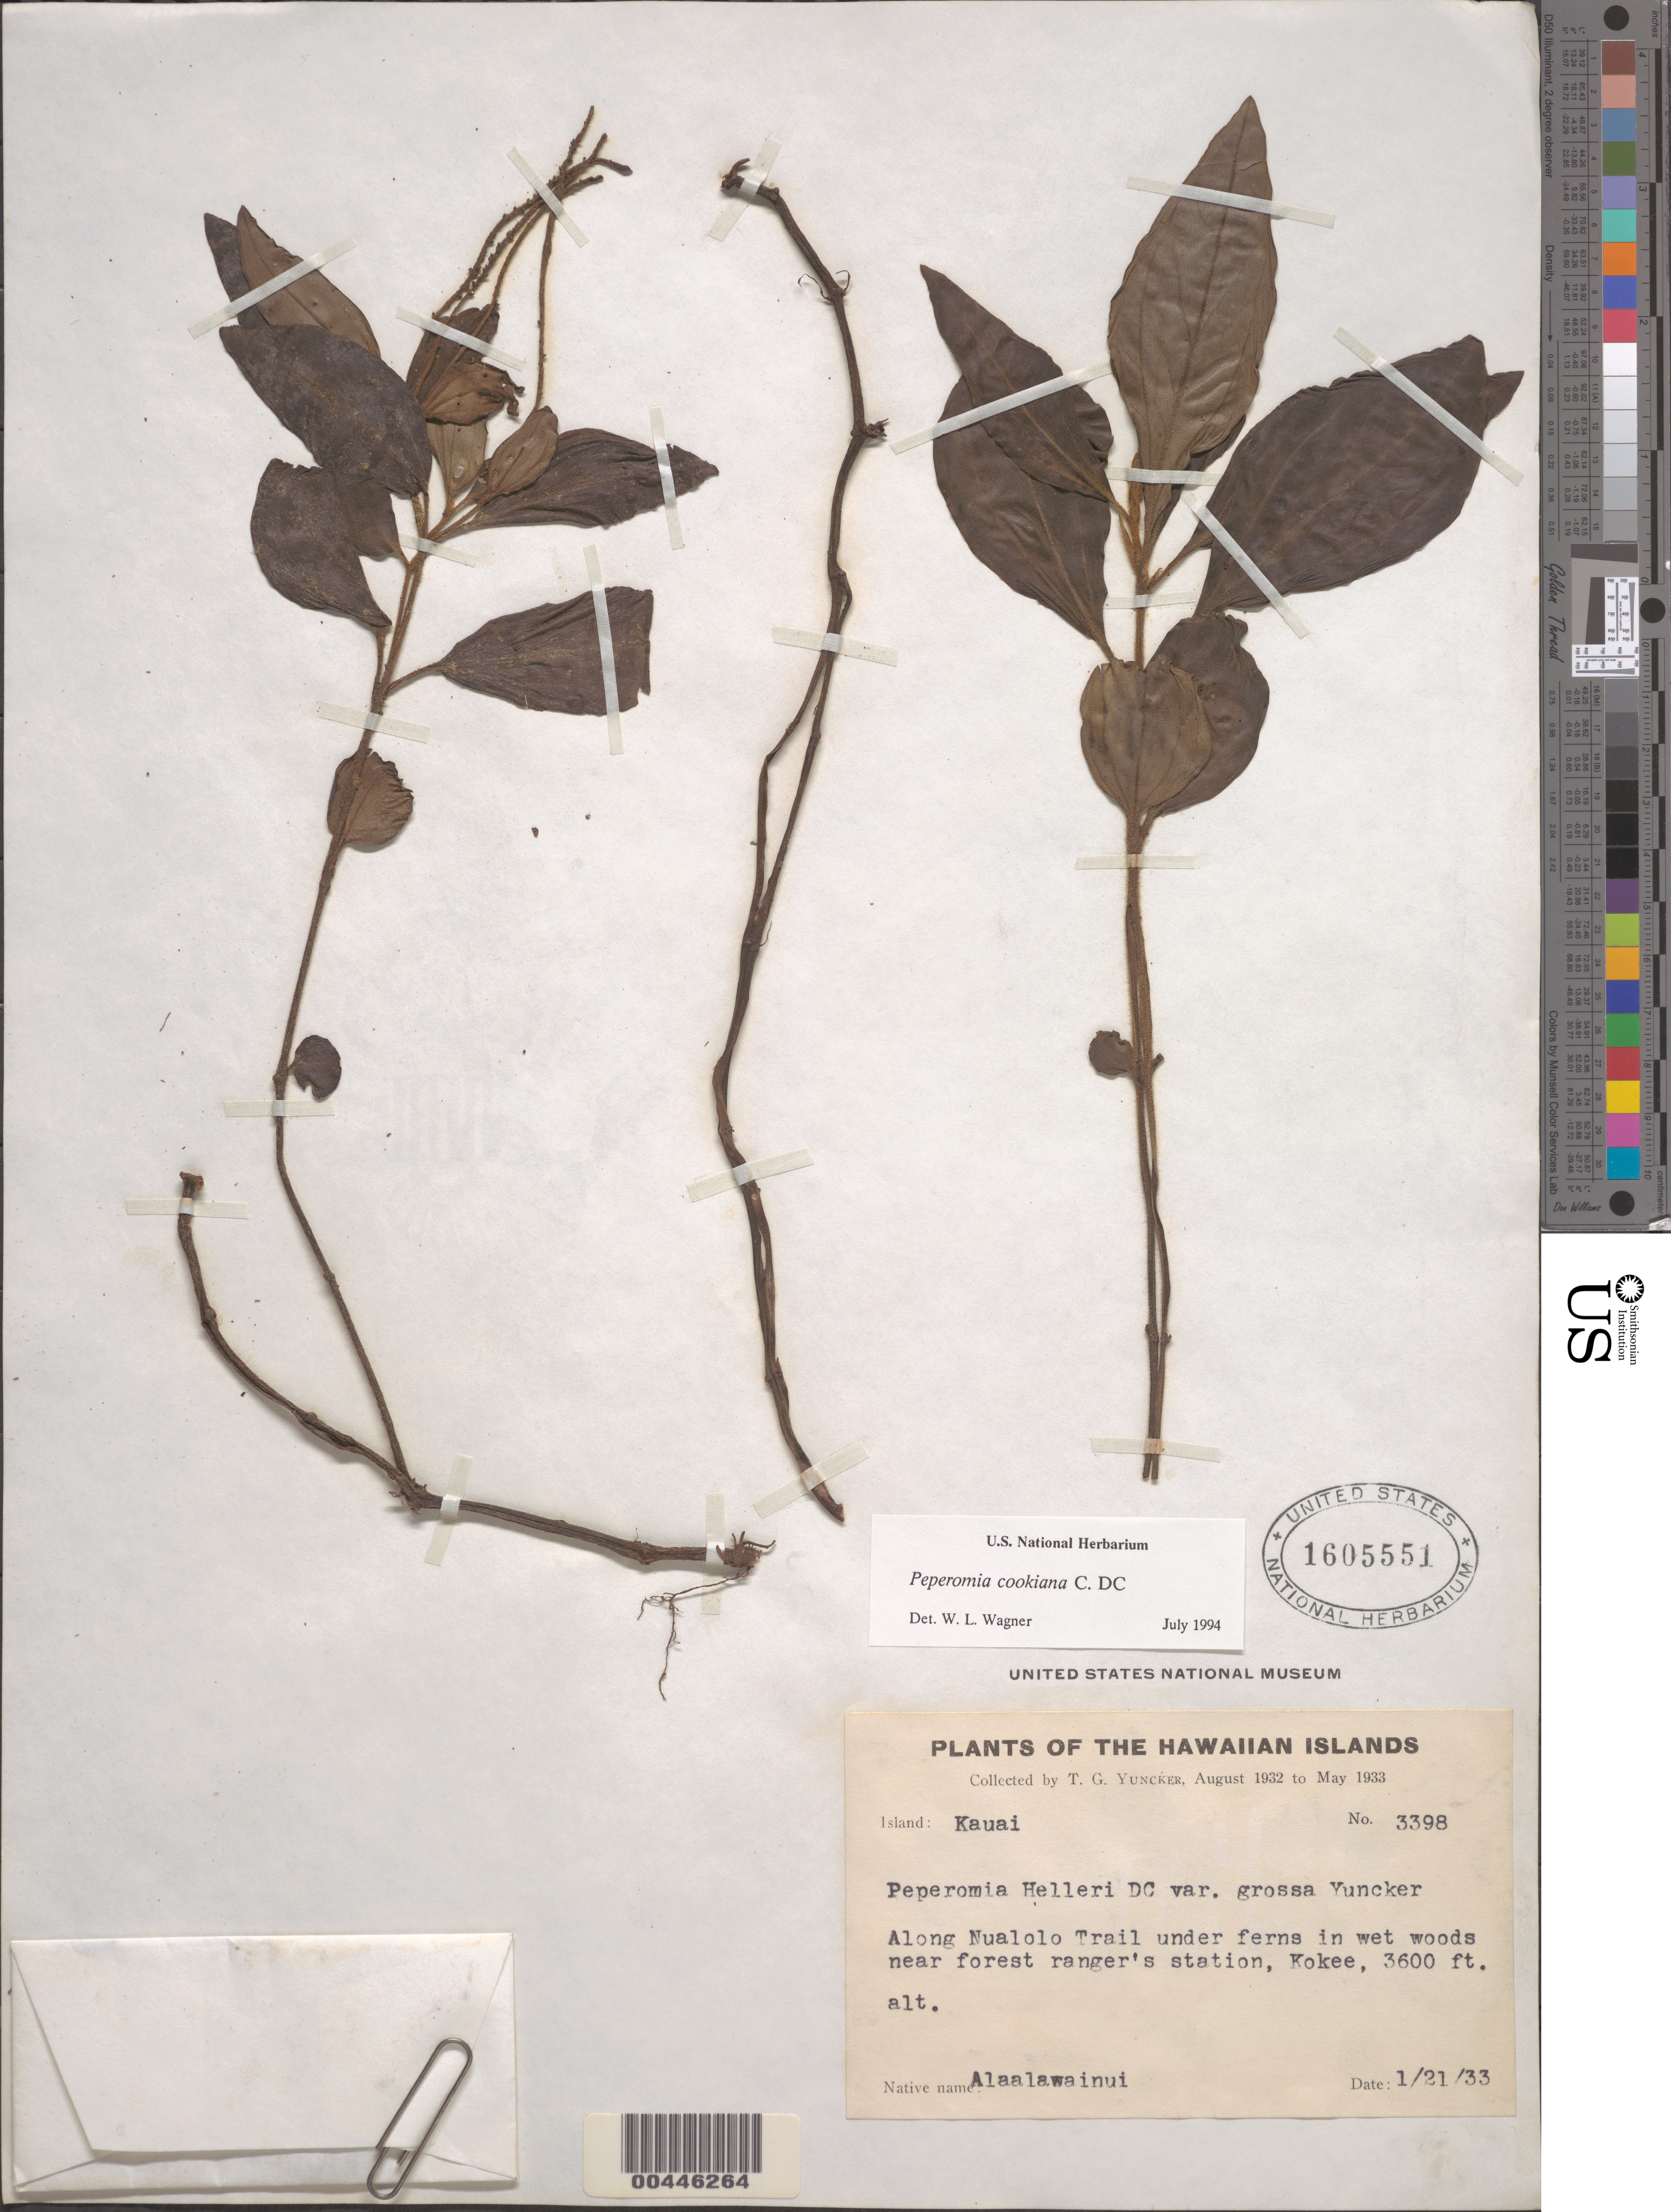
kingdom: Plantae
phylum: Tracheophyta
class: Magnoliopsida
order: Piperales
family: Piperaceae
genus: Peperomia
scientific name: Peperomia cookiana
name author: C. DC.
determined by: Wagner, W. L., (BOT), Smithsonian Institution - National Museum of Natural History (UNITED STATES)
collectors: T. G. Yuncker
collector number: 3398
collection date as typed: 21 Jan 1933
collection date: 1933-01-21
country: United States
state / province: Hawaii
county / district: Kauai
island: Kaua'i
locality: Along Nualolo Trail, near forest ranger's station, Kokee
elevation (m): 1097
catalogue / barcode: US 1605551